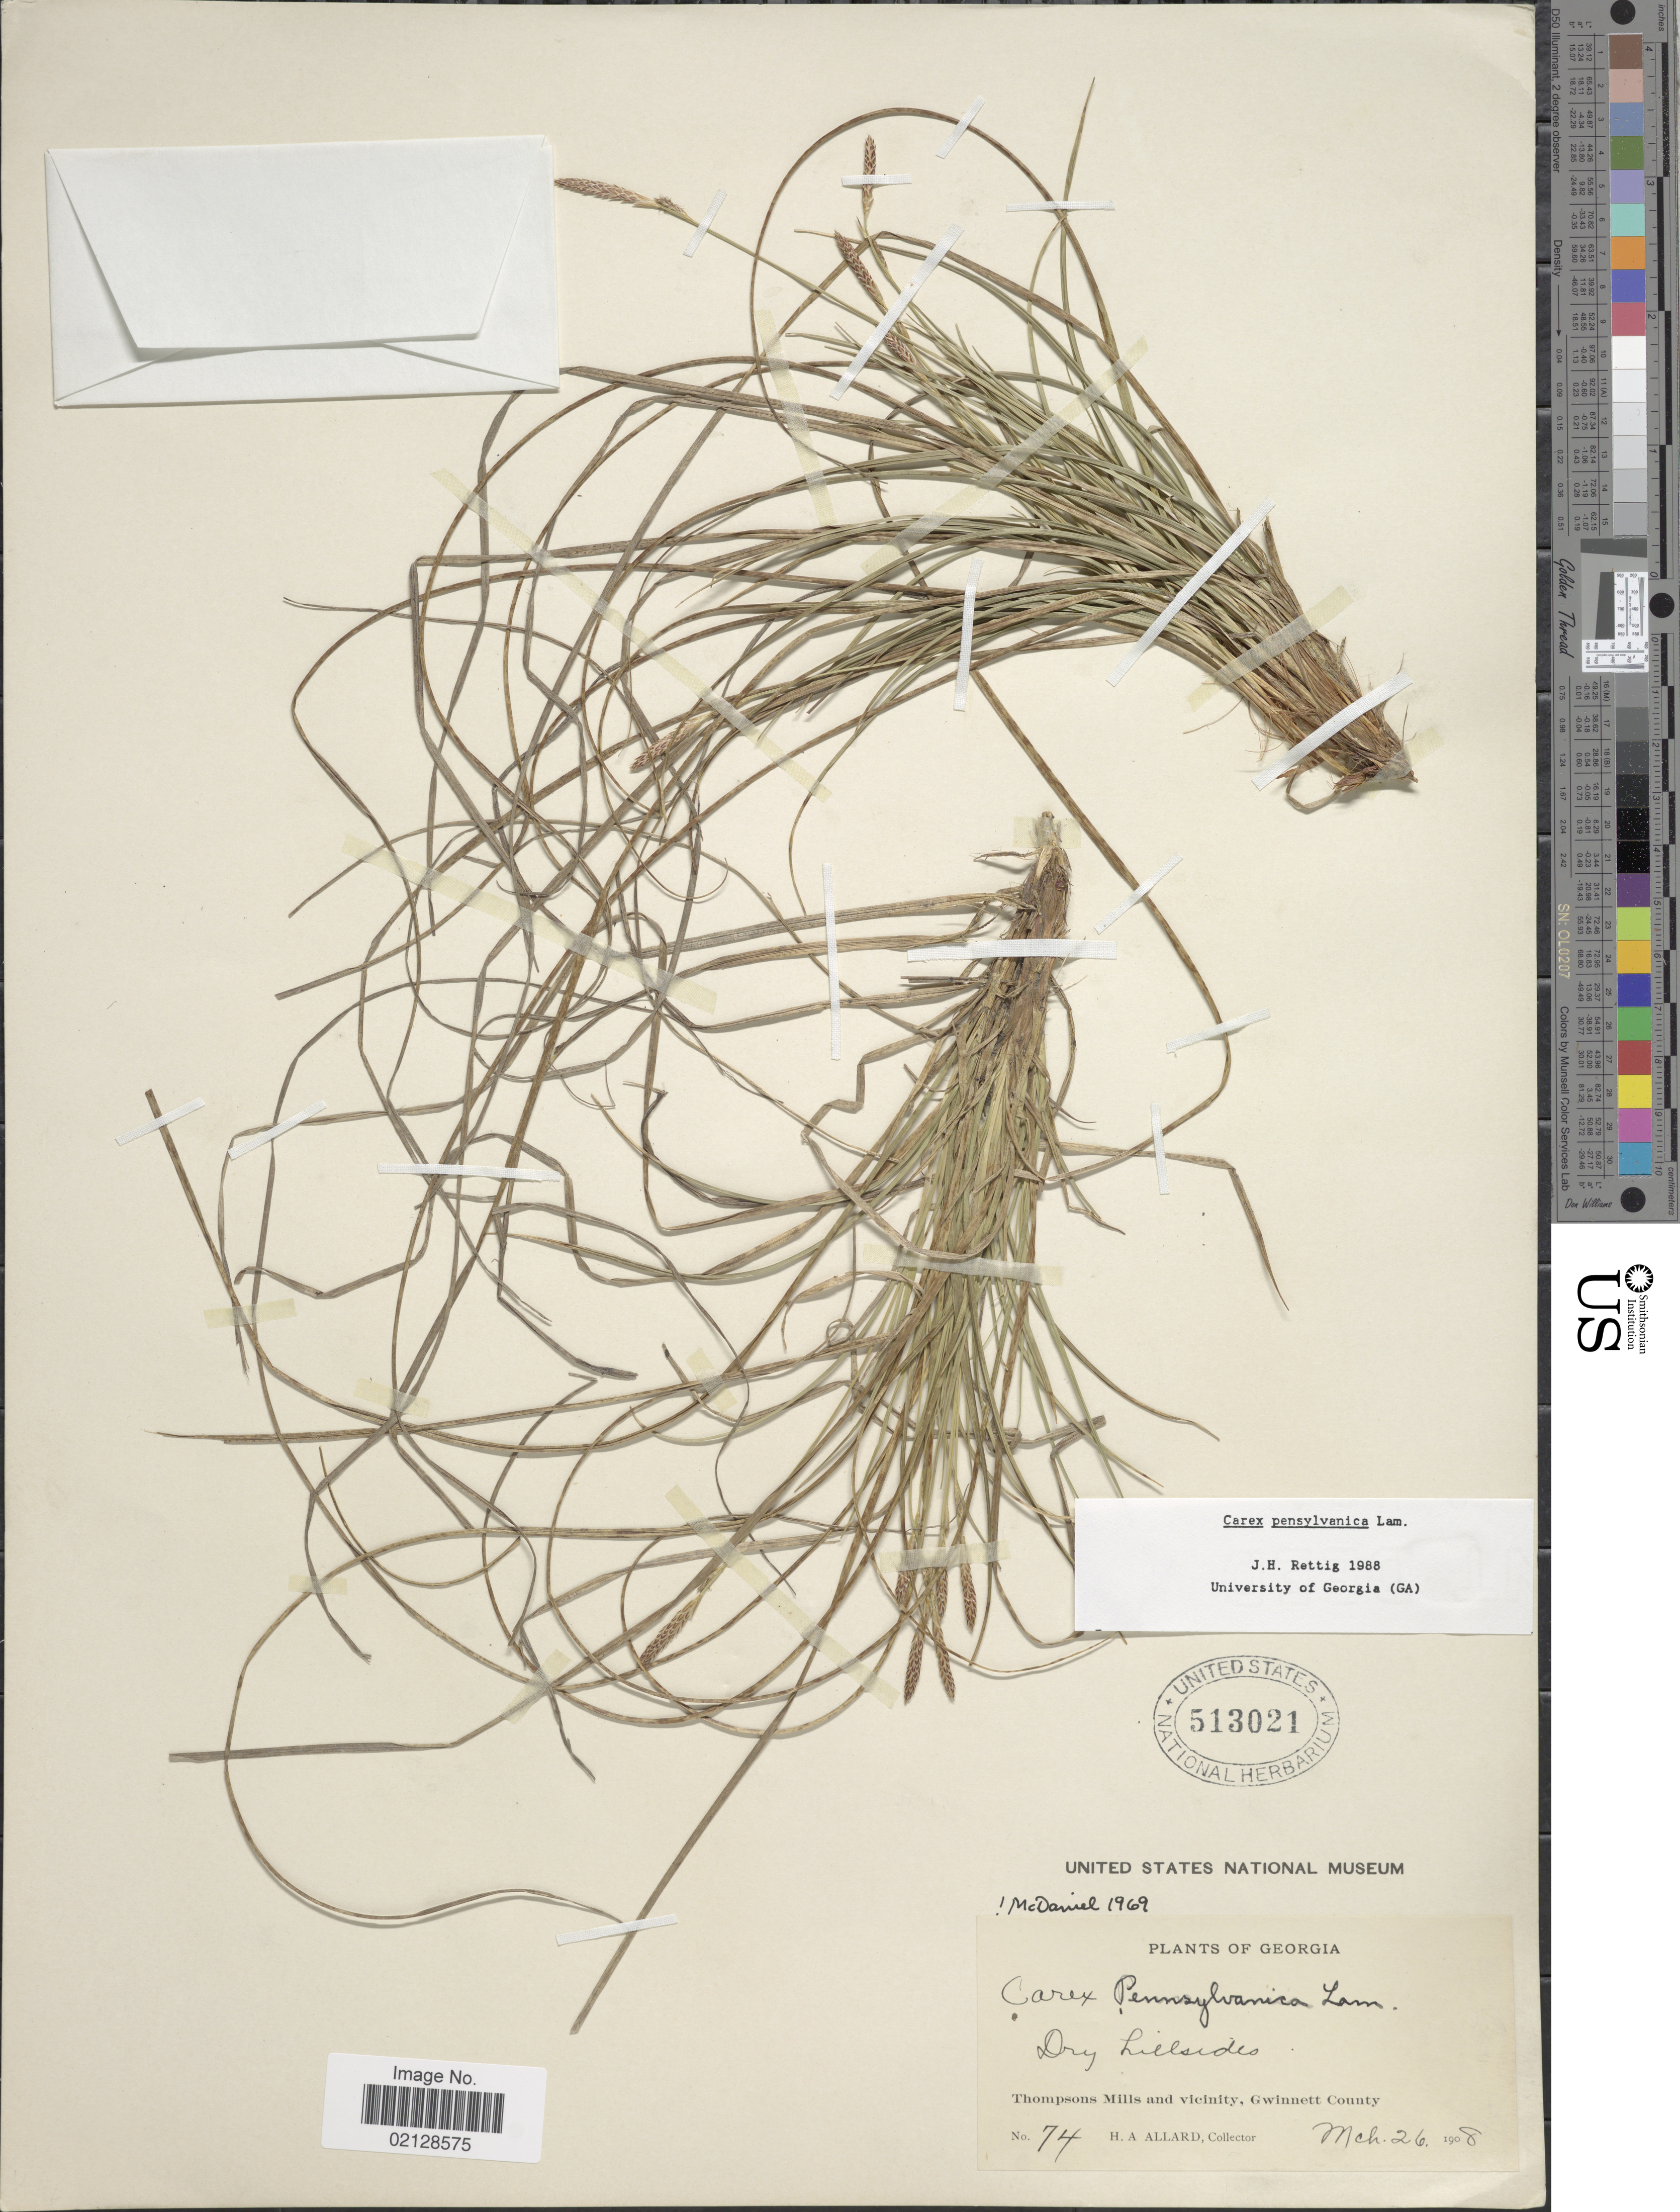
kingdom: Plantae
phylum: Tracheophyta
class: Liliopsida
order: Poales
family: Cyperaceae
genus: Carex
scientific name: Carex pensylvanica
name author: Lam.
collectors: H. A. Allard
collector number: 74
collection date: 1908-03-26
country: United States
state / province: Georgia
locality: Thompson Mills and vicinity, Gwinnett County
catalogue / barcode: US 513021